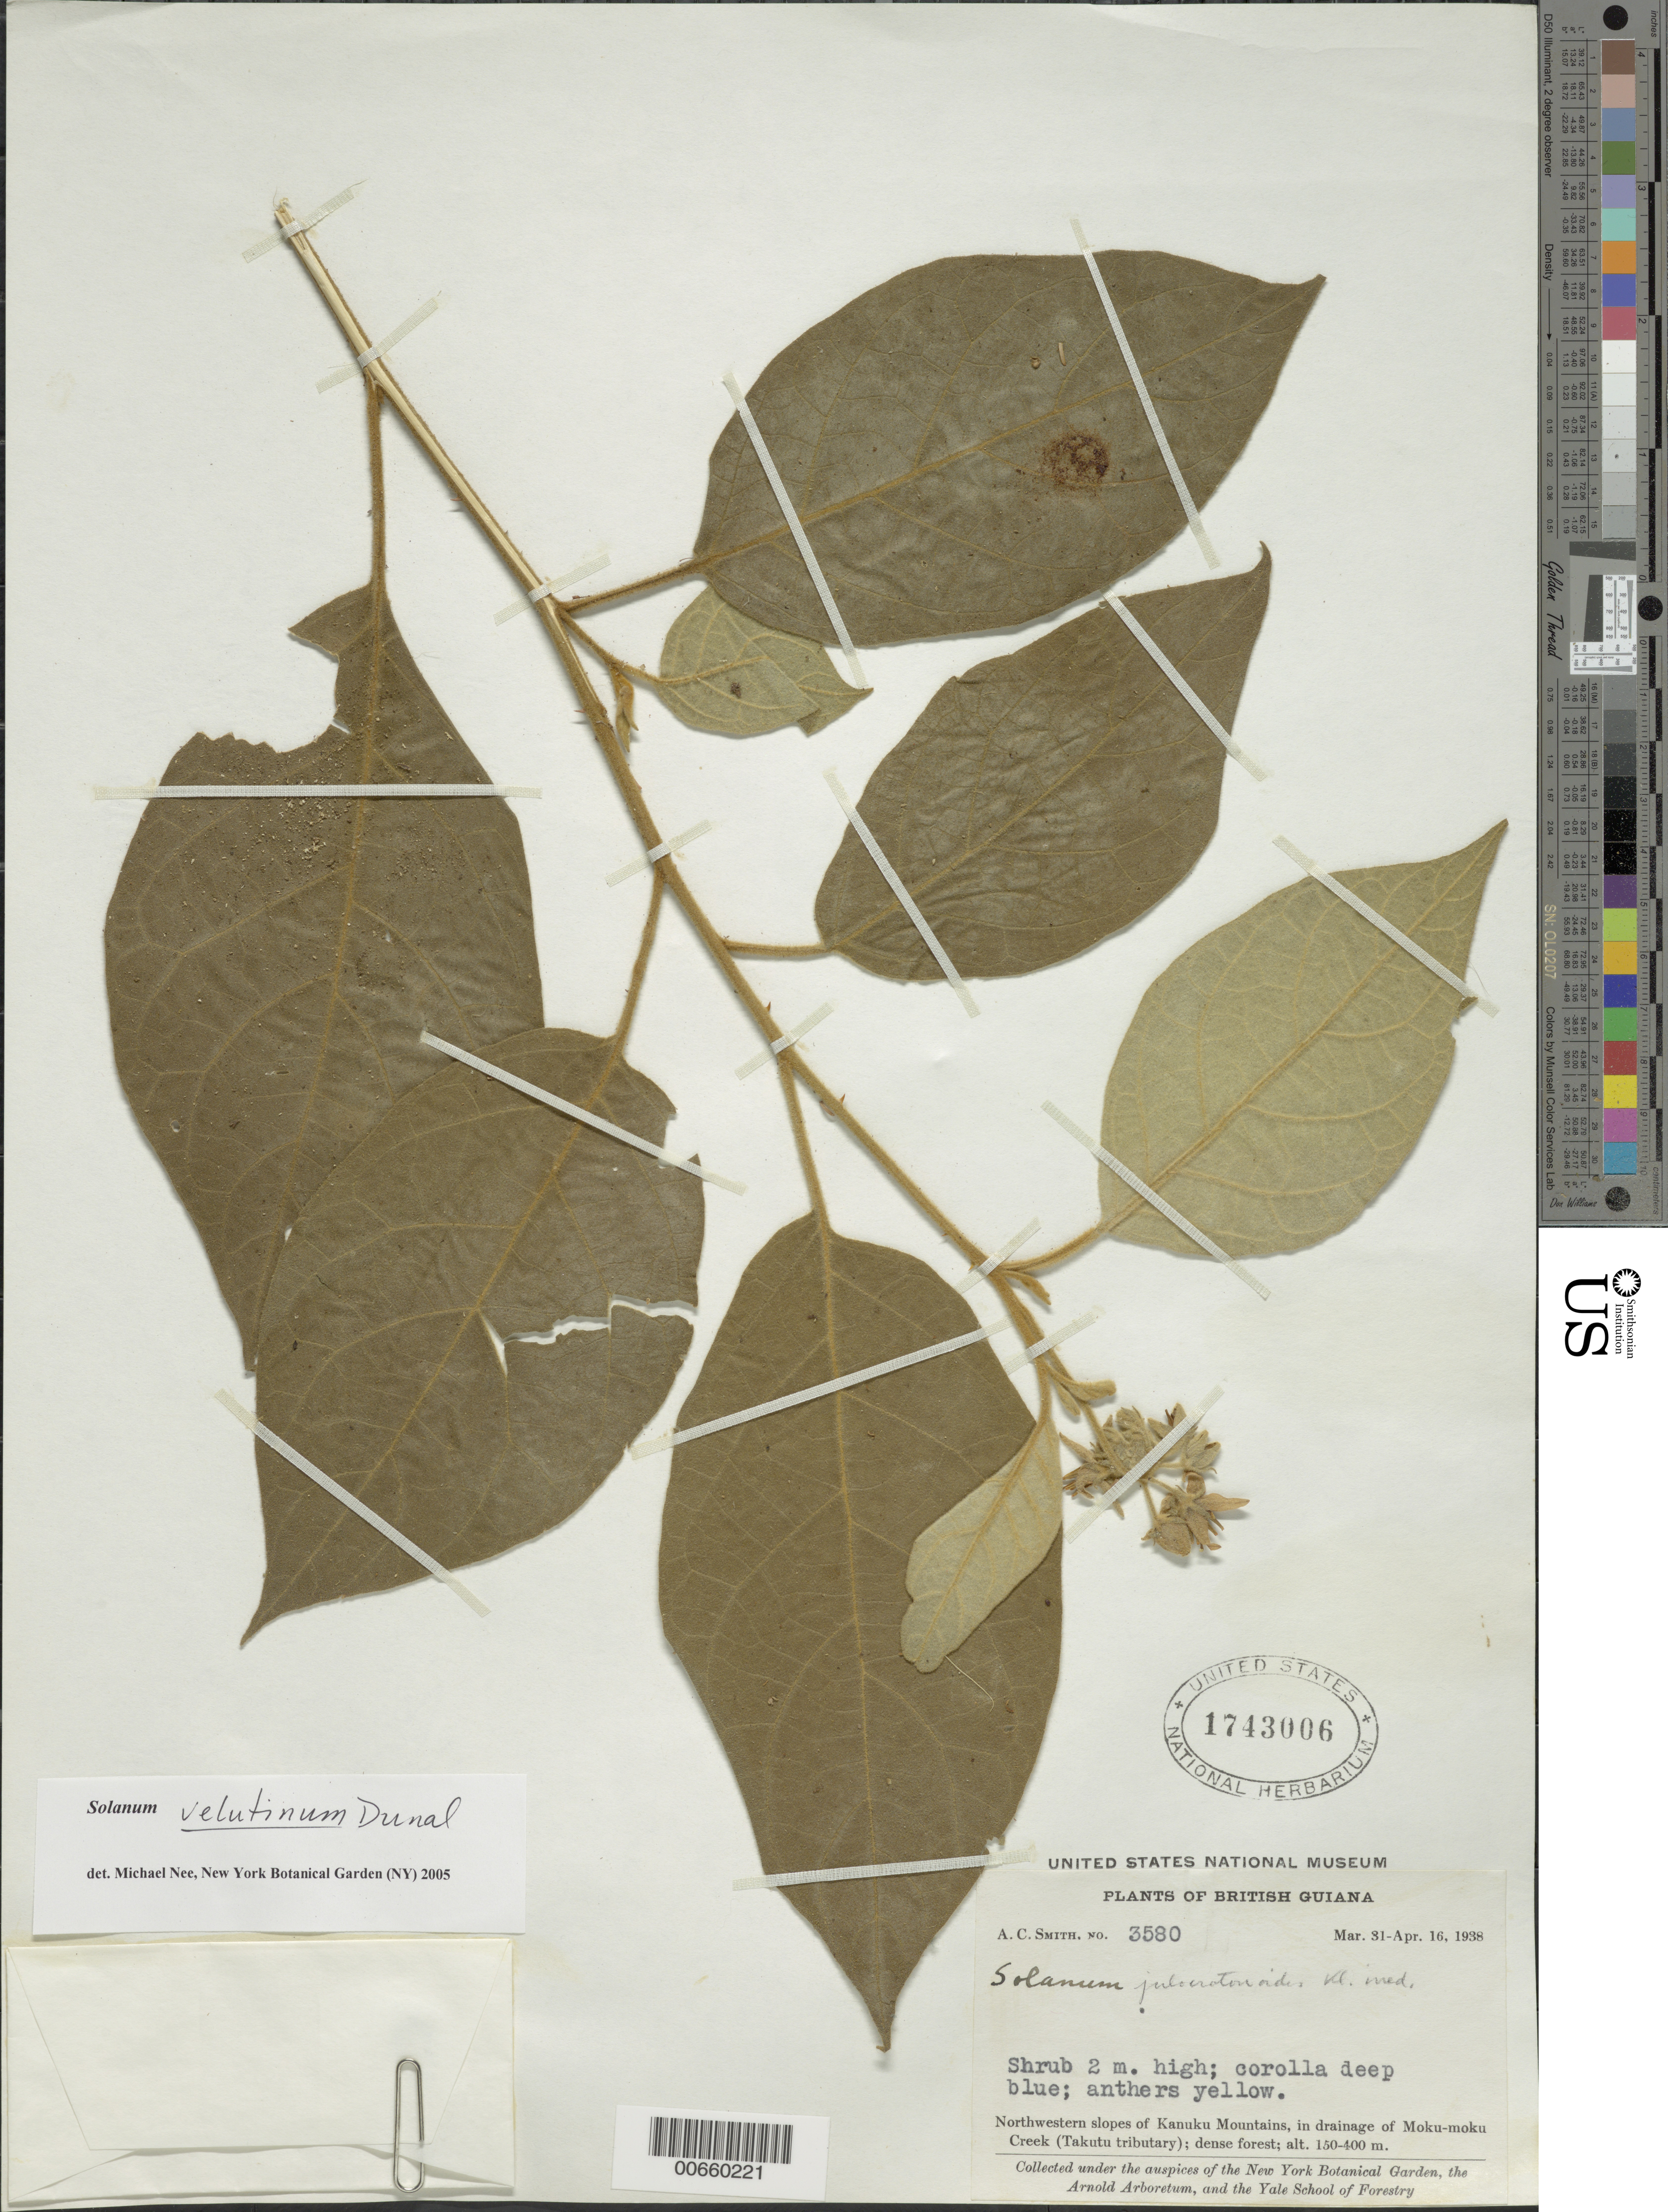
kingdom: Plantae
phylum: Tracheophyta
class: Magnoliopsida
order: Solanales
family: Solanaceae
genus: Solanum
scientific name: Solanum viarum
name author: Dunal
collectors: A. C. Smith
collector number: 3580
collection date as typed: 3 Mar 1938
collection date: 1938-03-03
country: Guyana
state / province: U. Takutu-U. Essequibo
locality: Kanuku Mountains, NW slopes, in drainage of Moku-moku Creek (Takutu tributary)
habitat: Dense forest.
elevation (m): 150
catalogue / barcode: US 1743006